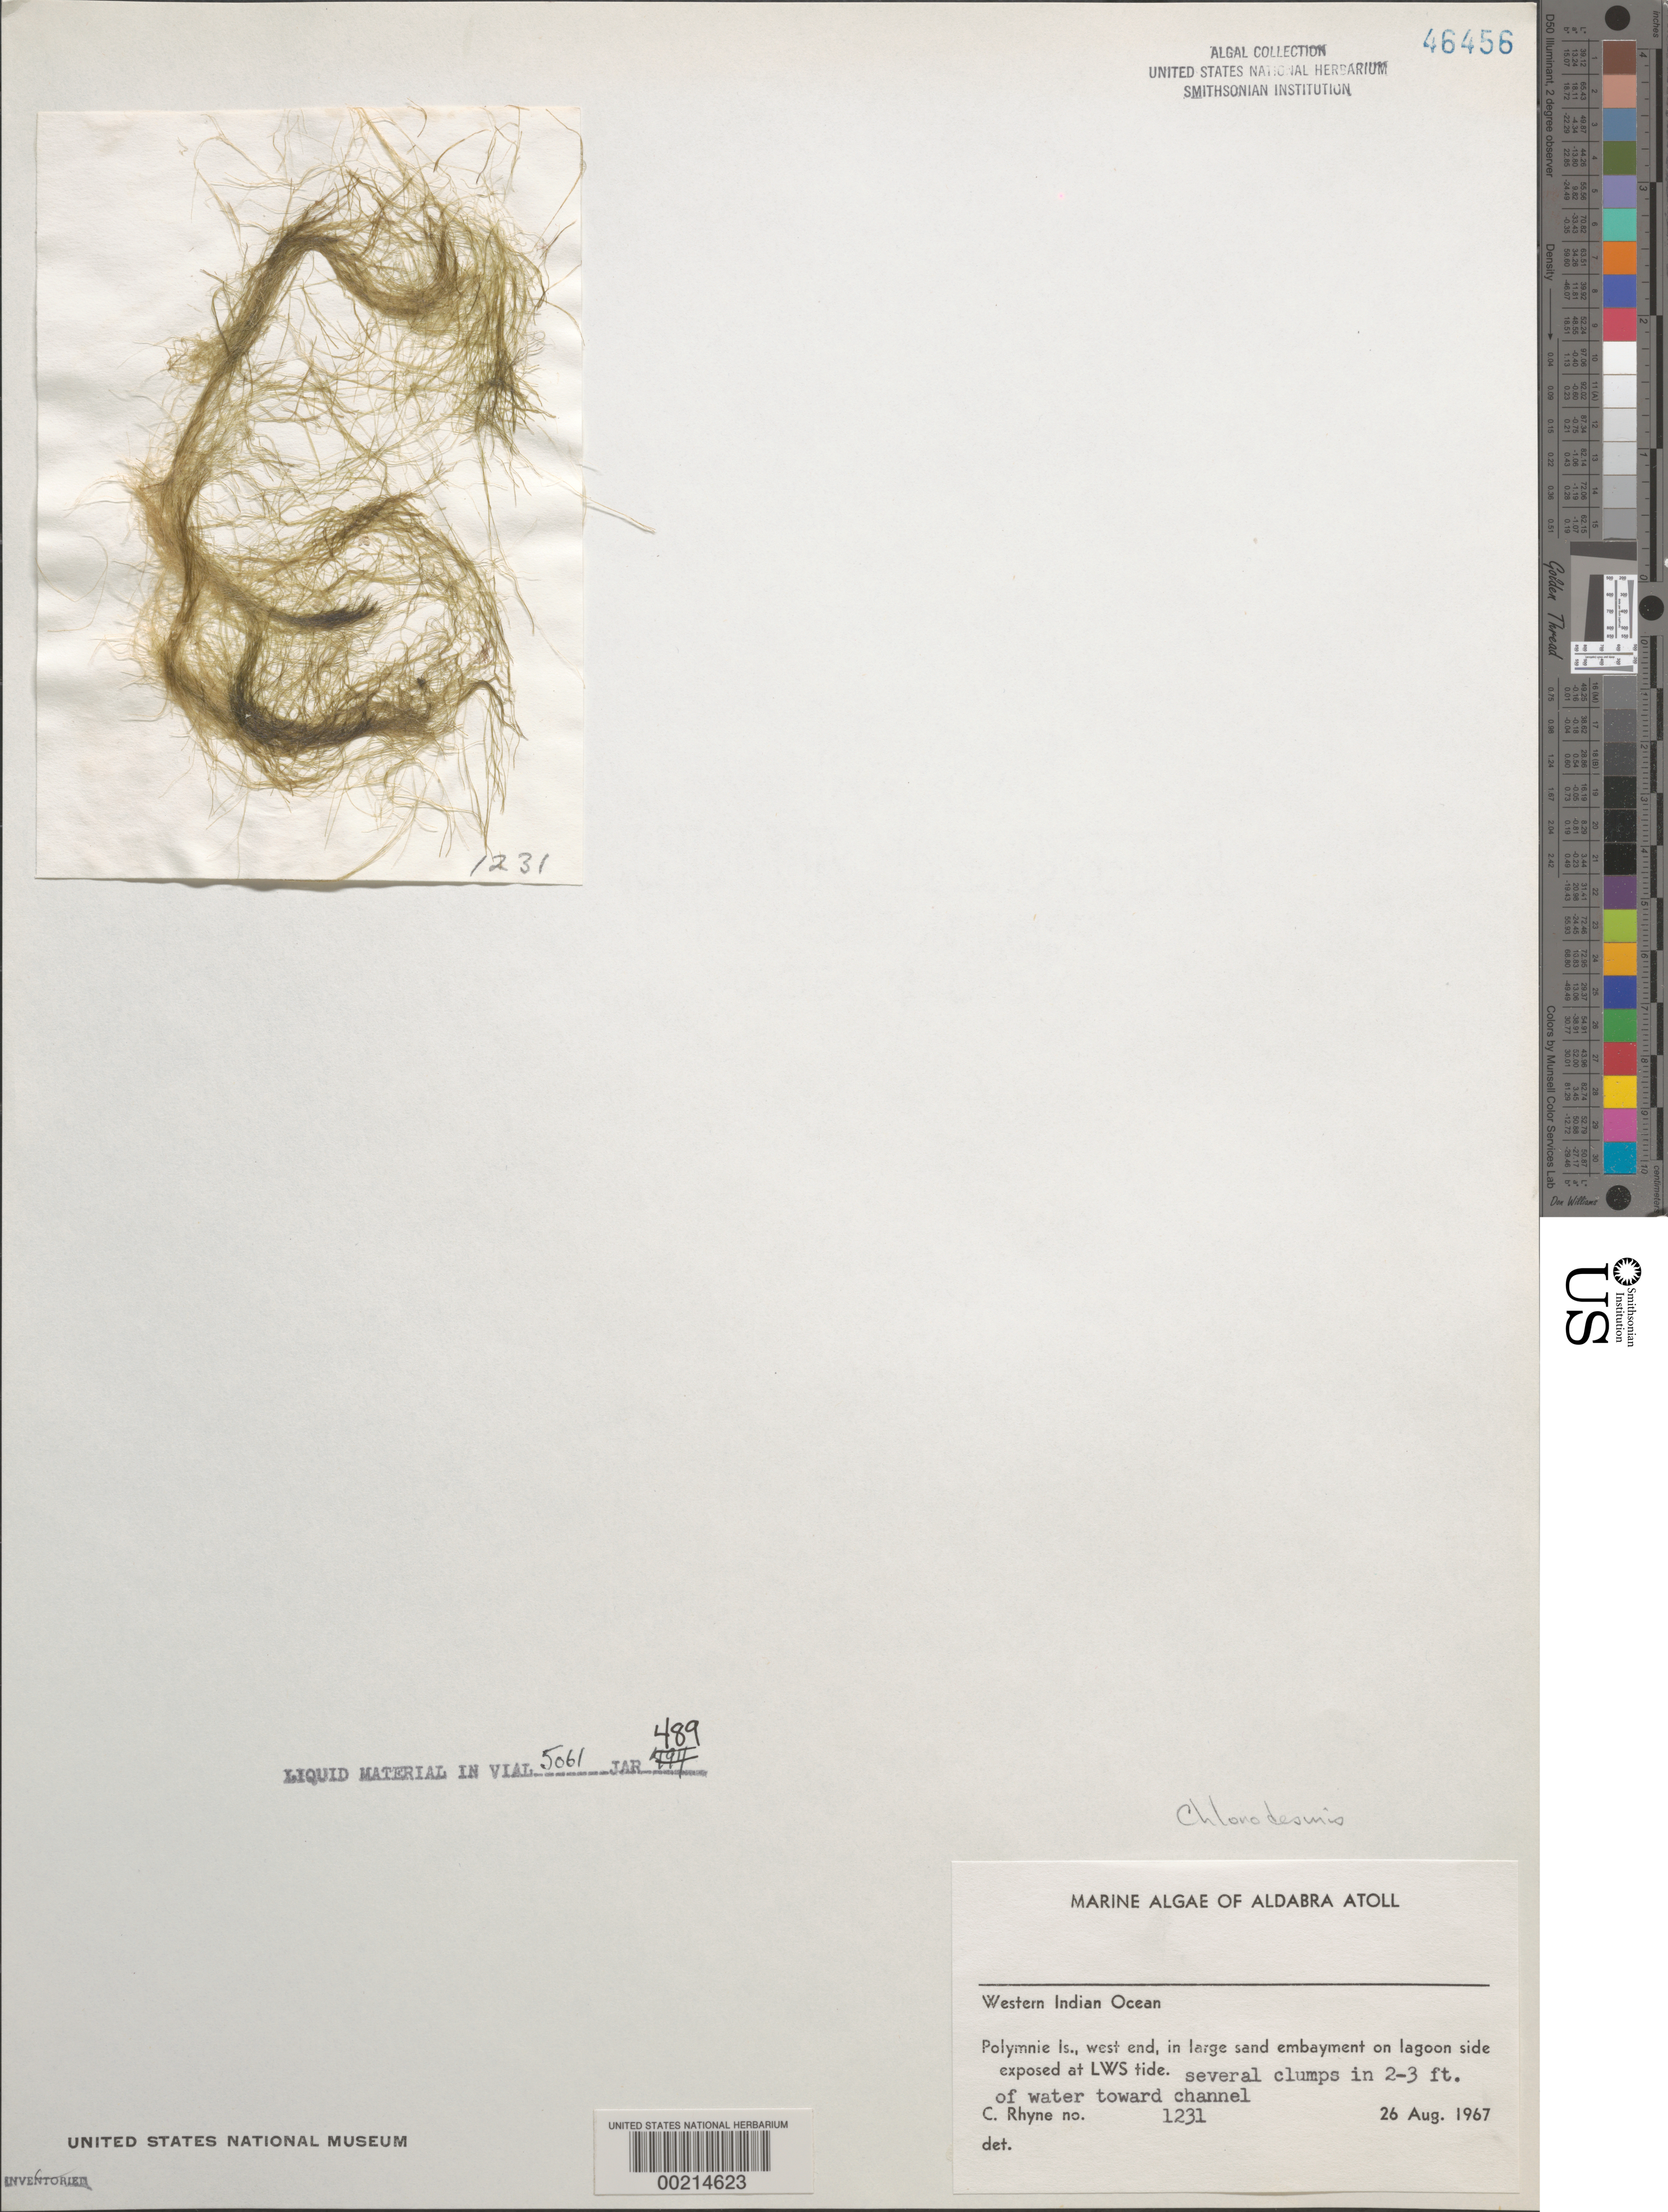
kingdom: Plantae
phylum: Chlorophyta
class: Ulvophyceae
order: Bryopsidales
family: Udoteaceae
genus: Chlorodesmis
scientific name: Chlorodesmis sp.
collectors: C. Rhyne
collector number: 1231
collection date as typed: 26 Aug 1967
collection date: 1967-08-26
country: Seychelles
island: Aldabra Atoll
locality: Polymnie Islet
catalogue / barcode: US 46456